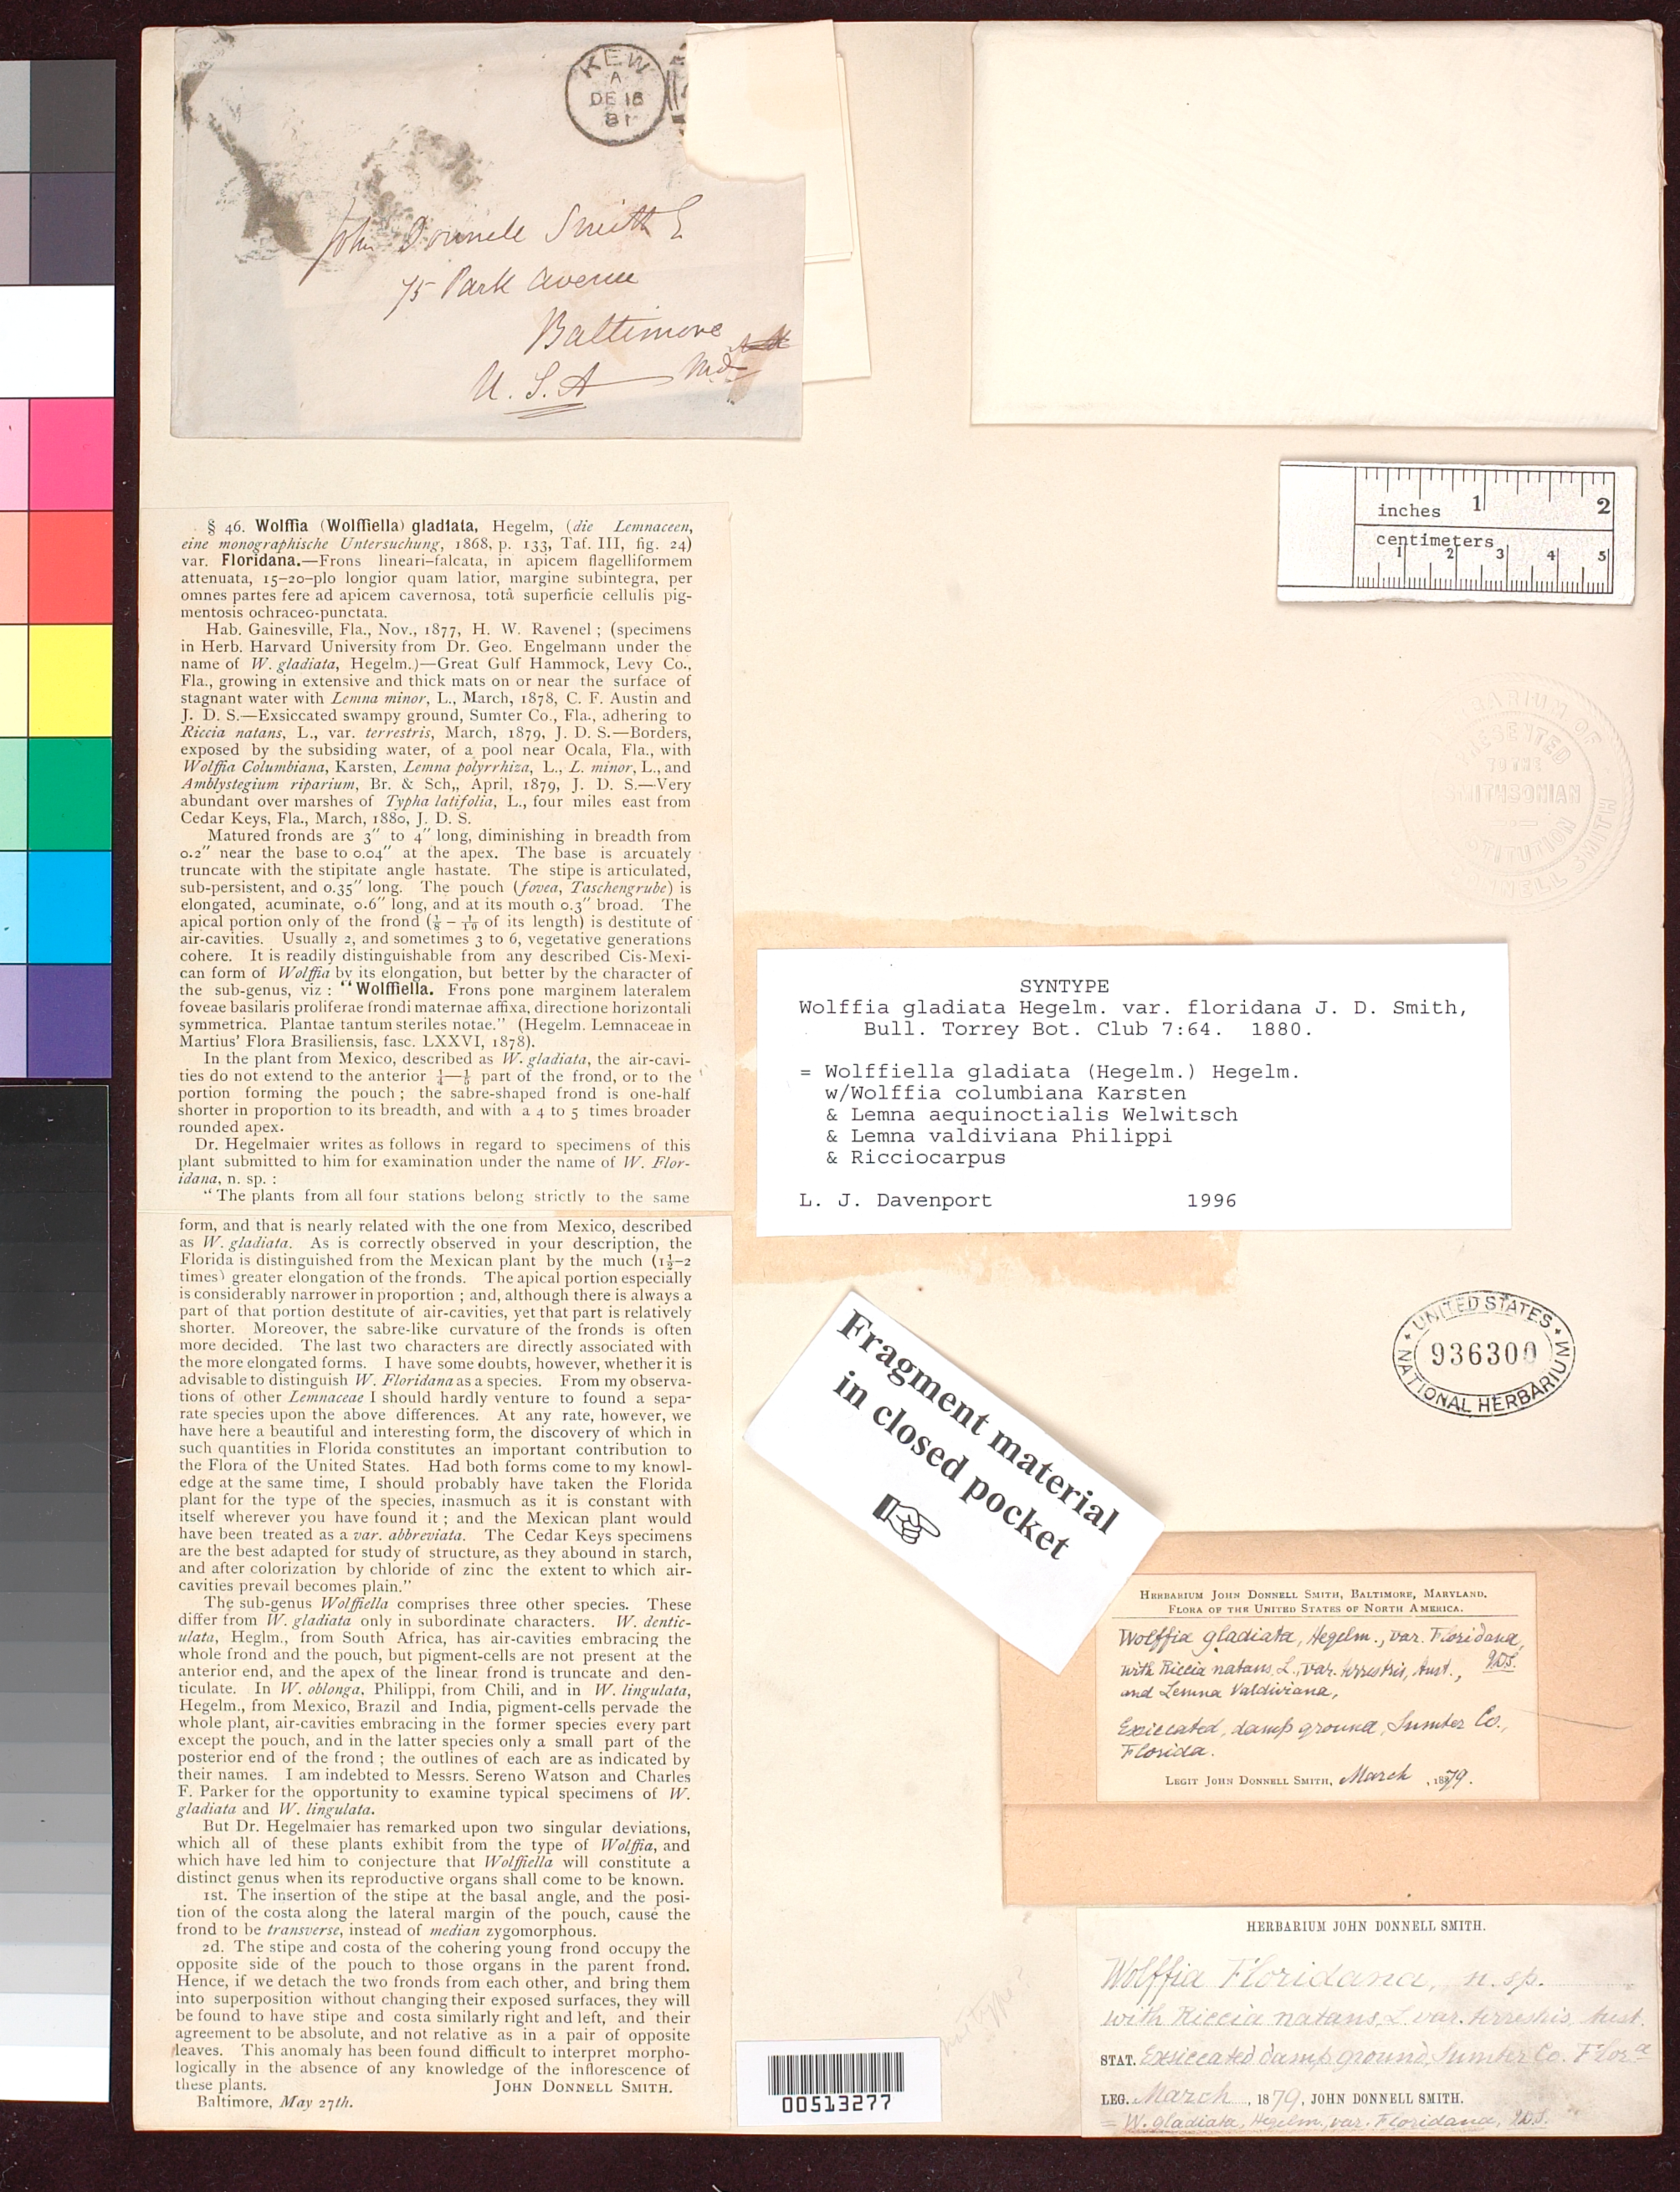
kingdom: Plantae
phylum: Tracheophyta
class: Liliopsida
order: Alismatales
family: Araceae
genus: Wolffia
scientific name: Wolffia gladiata var. floridana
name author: Donn. Sm.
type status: Syntype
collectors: J. Donnell Smith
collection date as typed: Mar 1879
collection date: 1879-03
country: United States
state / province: Florida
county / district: Sumter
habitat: Exciccated swamp ground.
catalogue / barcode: US 936300